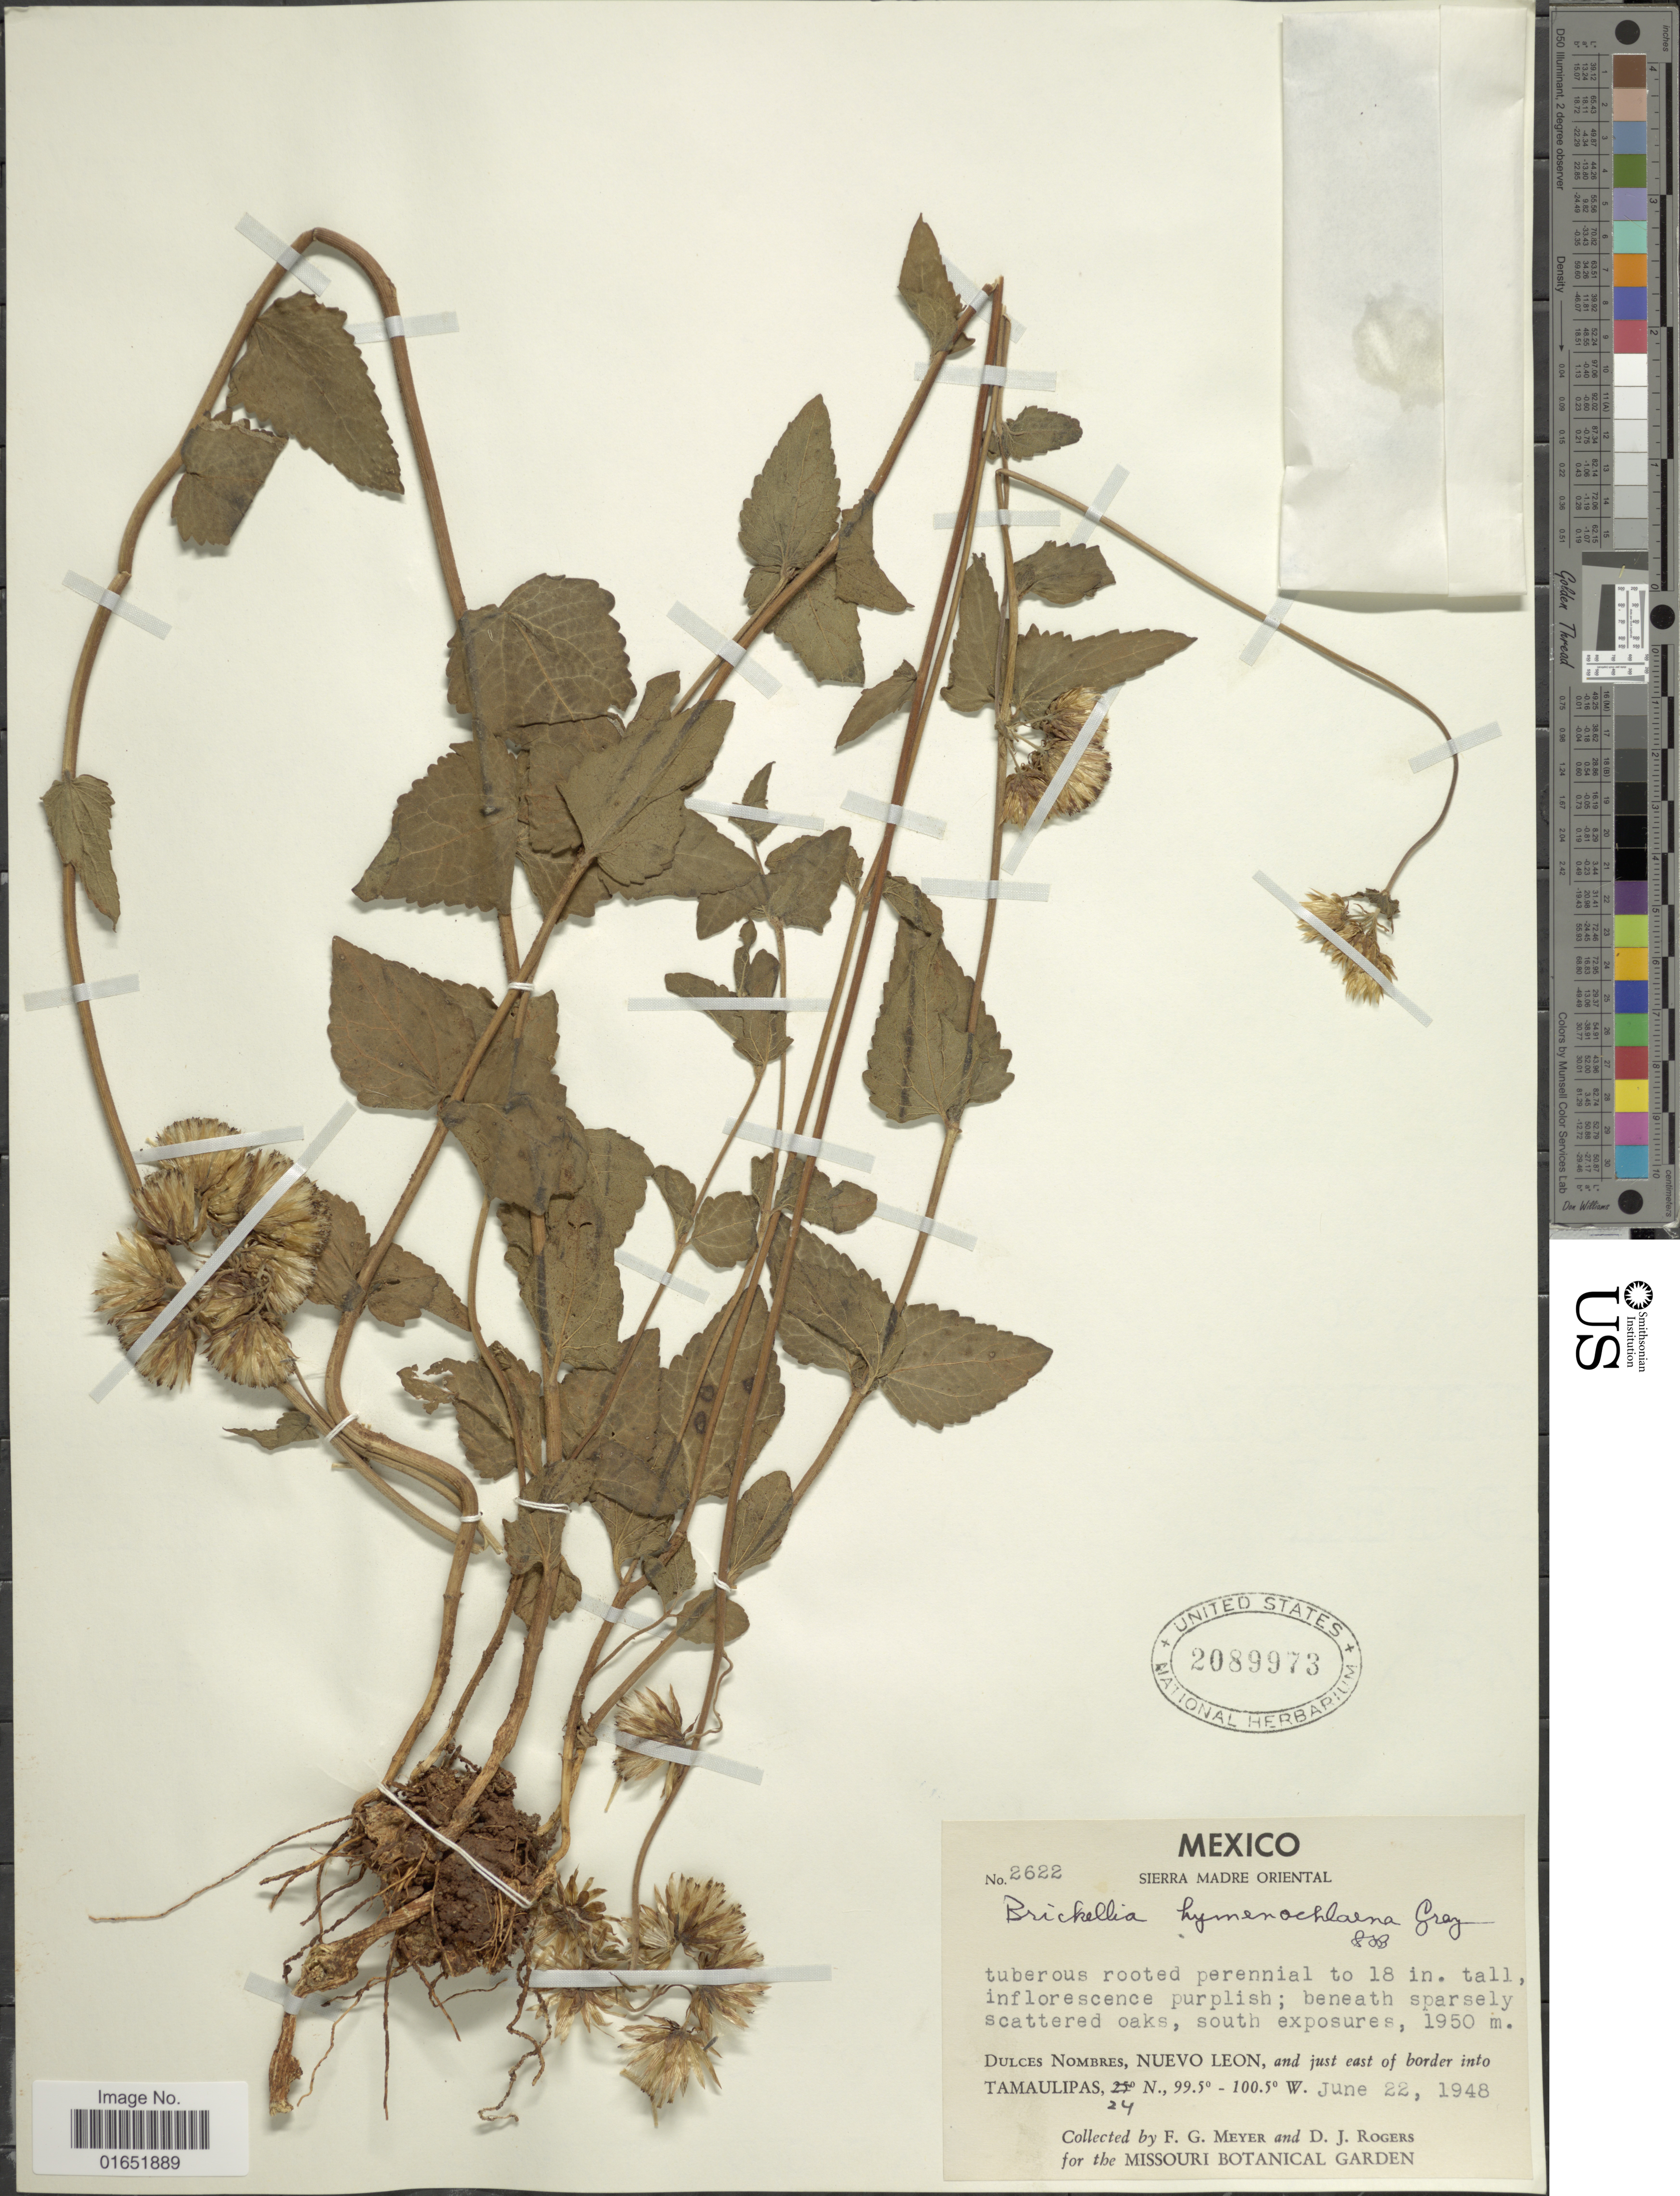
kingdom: Plantae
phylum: Tracheophyta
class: Magnoliopsida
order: Asterales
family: Asteraceae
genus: Brickellia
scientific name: Brickellia hymenochlaena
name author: A. Gray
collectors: F. G. Meyer & D. J. Rogers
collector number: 2622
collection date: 1948-06-22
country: Mexico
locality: Sierra Madre Oriental, Dulces Nombres, Nuevo Leon, and just east of border into Tamaulipas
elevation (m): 1950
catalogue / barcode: US 2089973